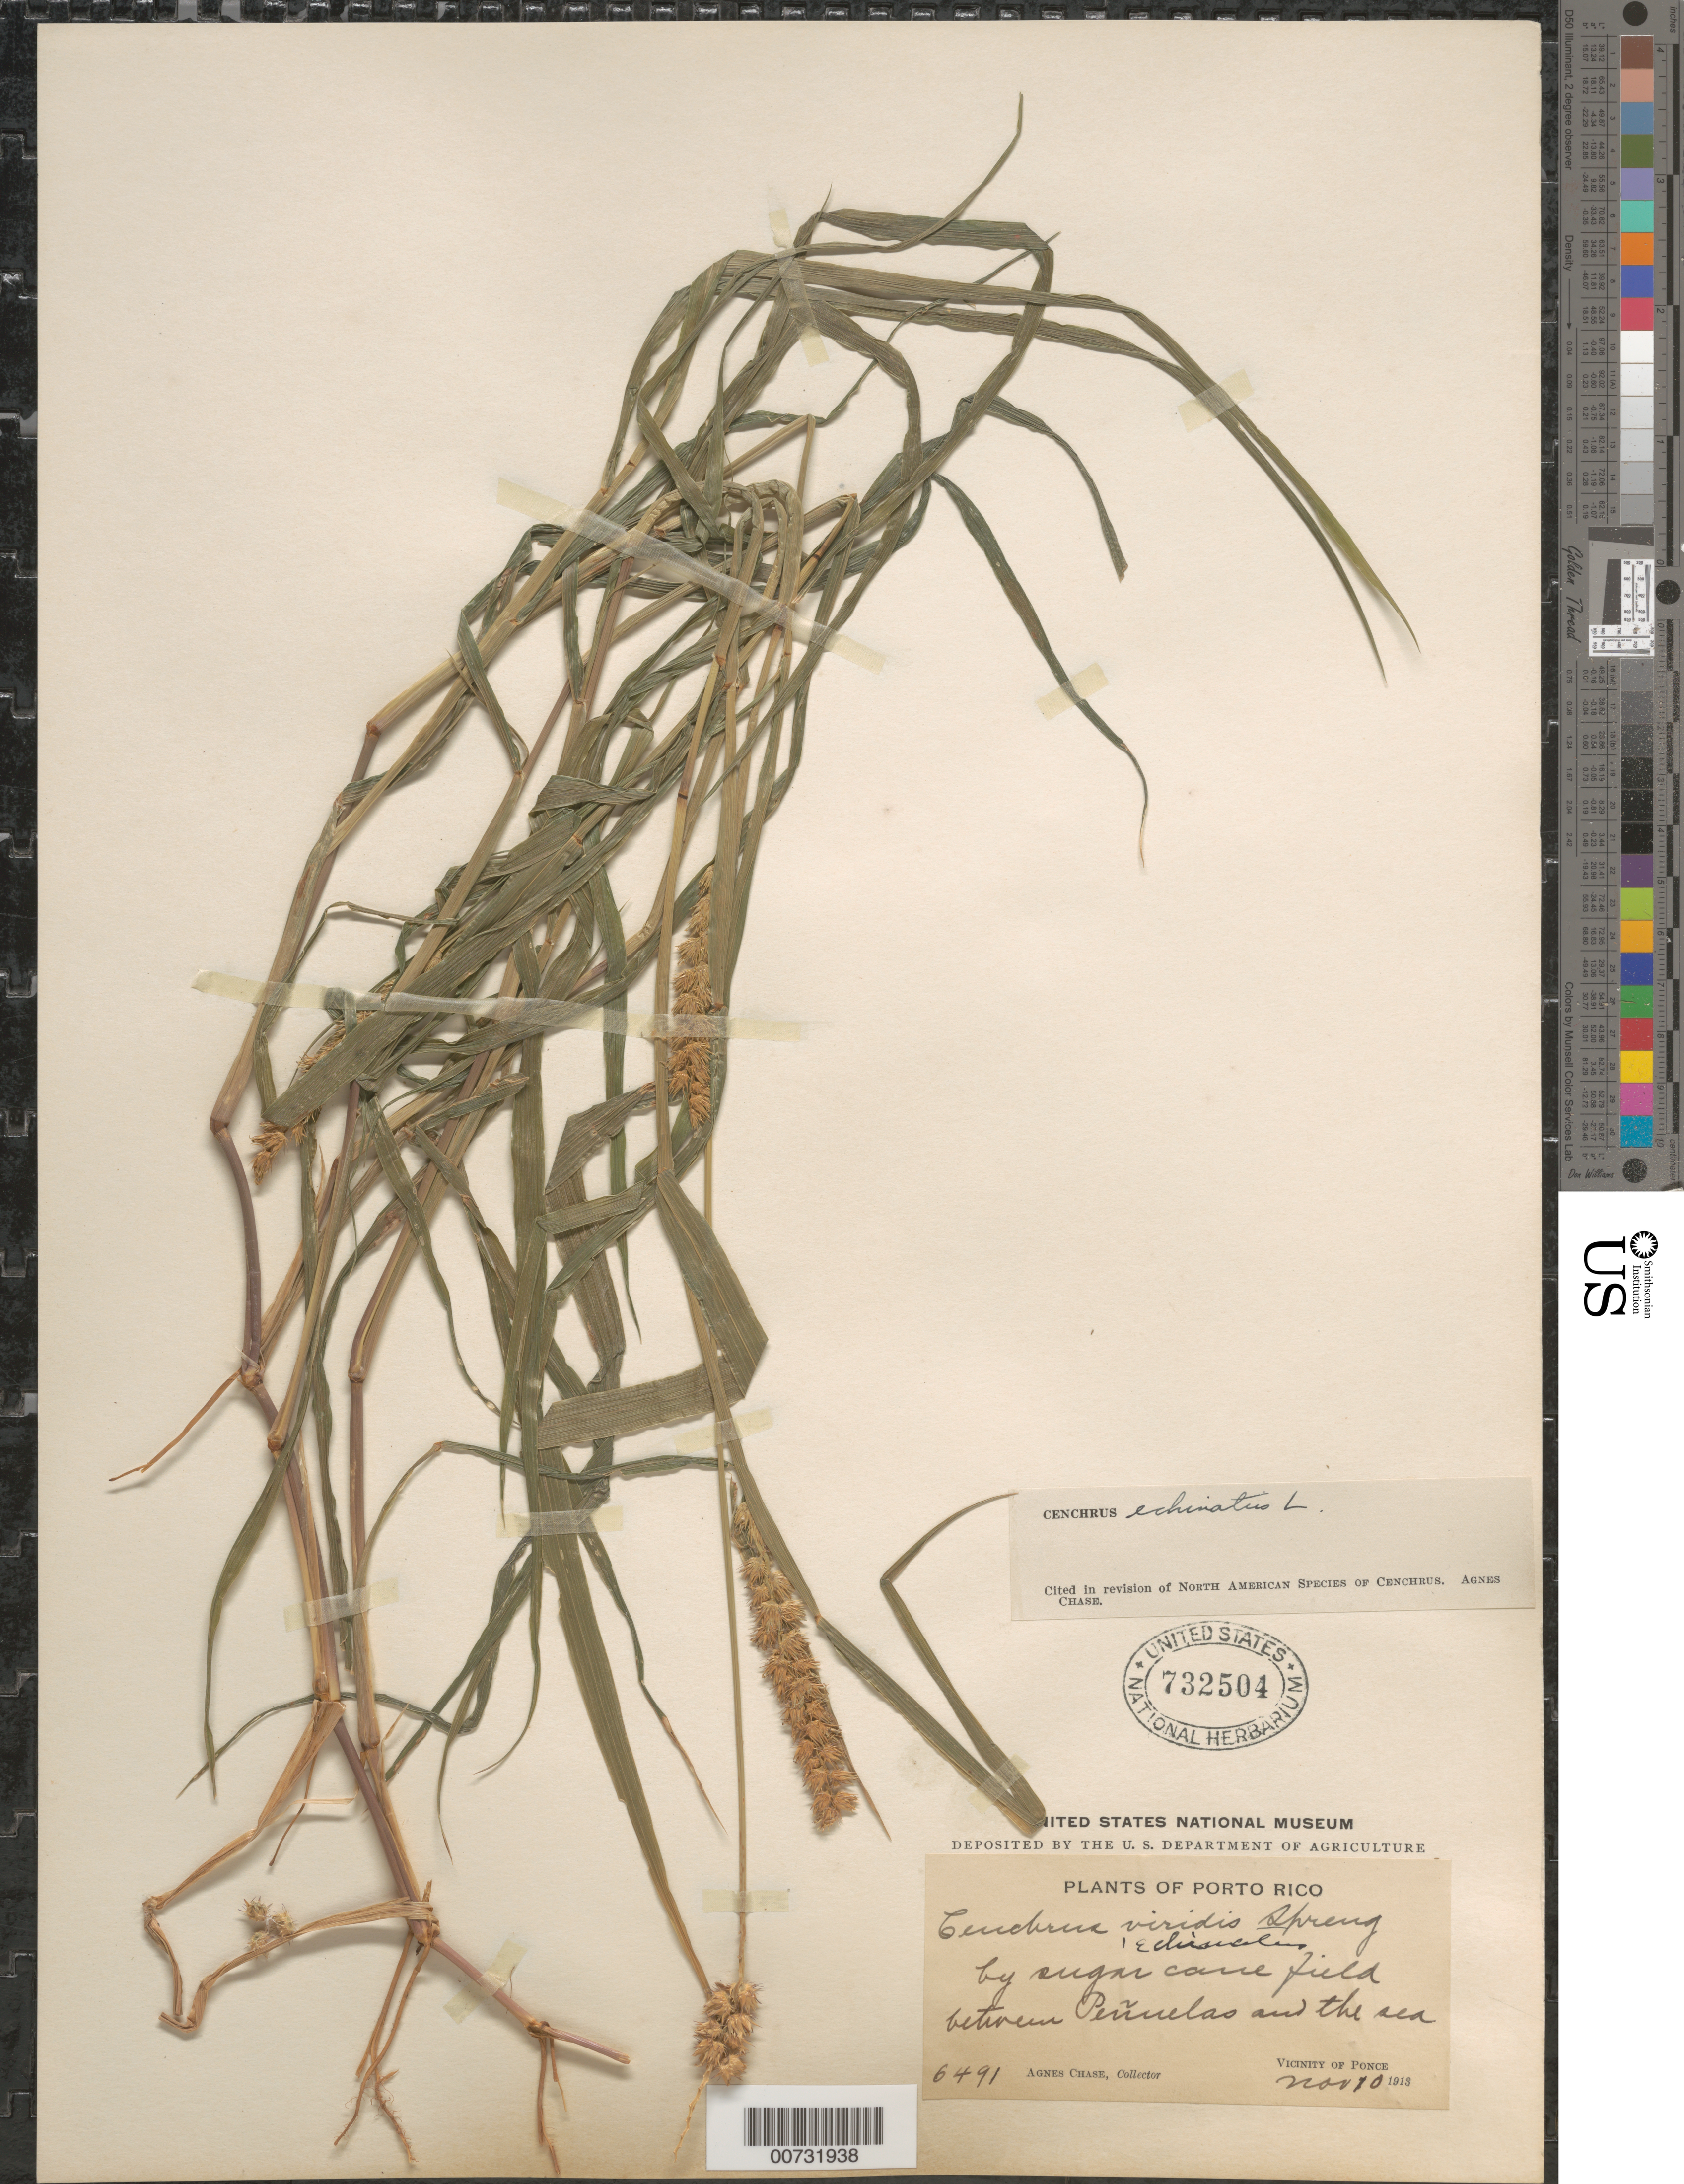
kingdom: Plantae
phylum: Tracheophyta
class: Liliopsida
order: Poales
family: Poaceae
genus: Cenchrus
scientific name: Cenchrus echinatus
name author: L.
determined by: Chase, [M.] Agnes, (US)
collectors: A. Chase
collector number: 6491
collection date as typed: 10 Nov 1913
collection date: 1913-11-10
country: Puerto Rico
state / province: Peñuelas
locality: Peñuelas and the sea, btw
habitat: By sugar cane field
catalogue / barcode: US 732504